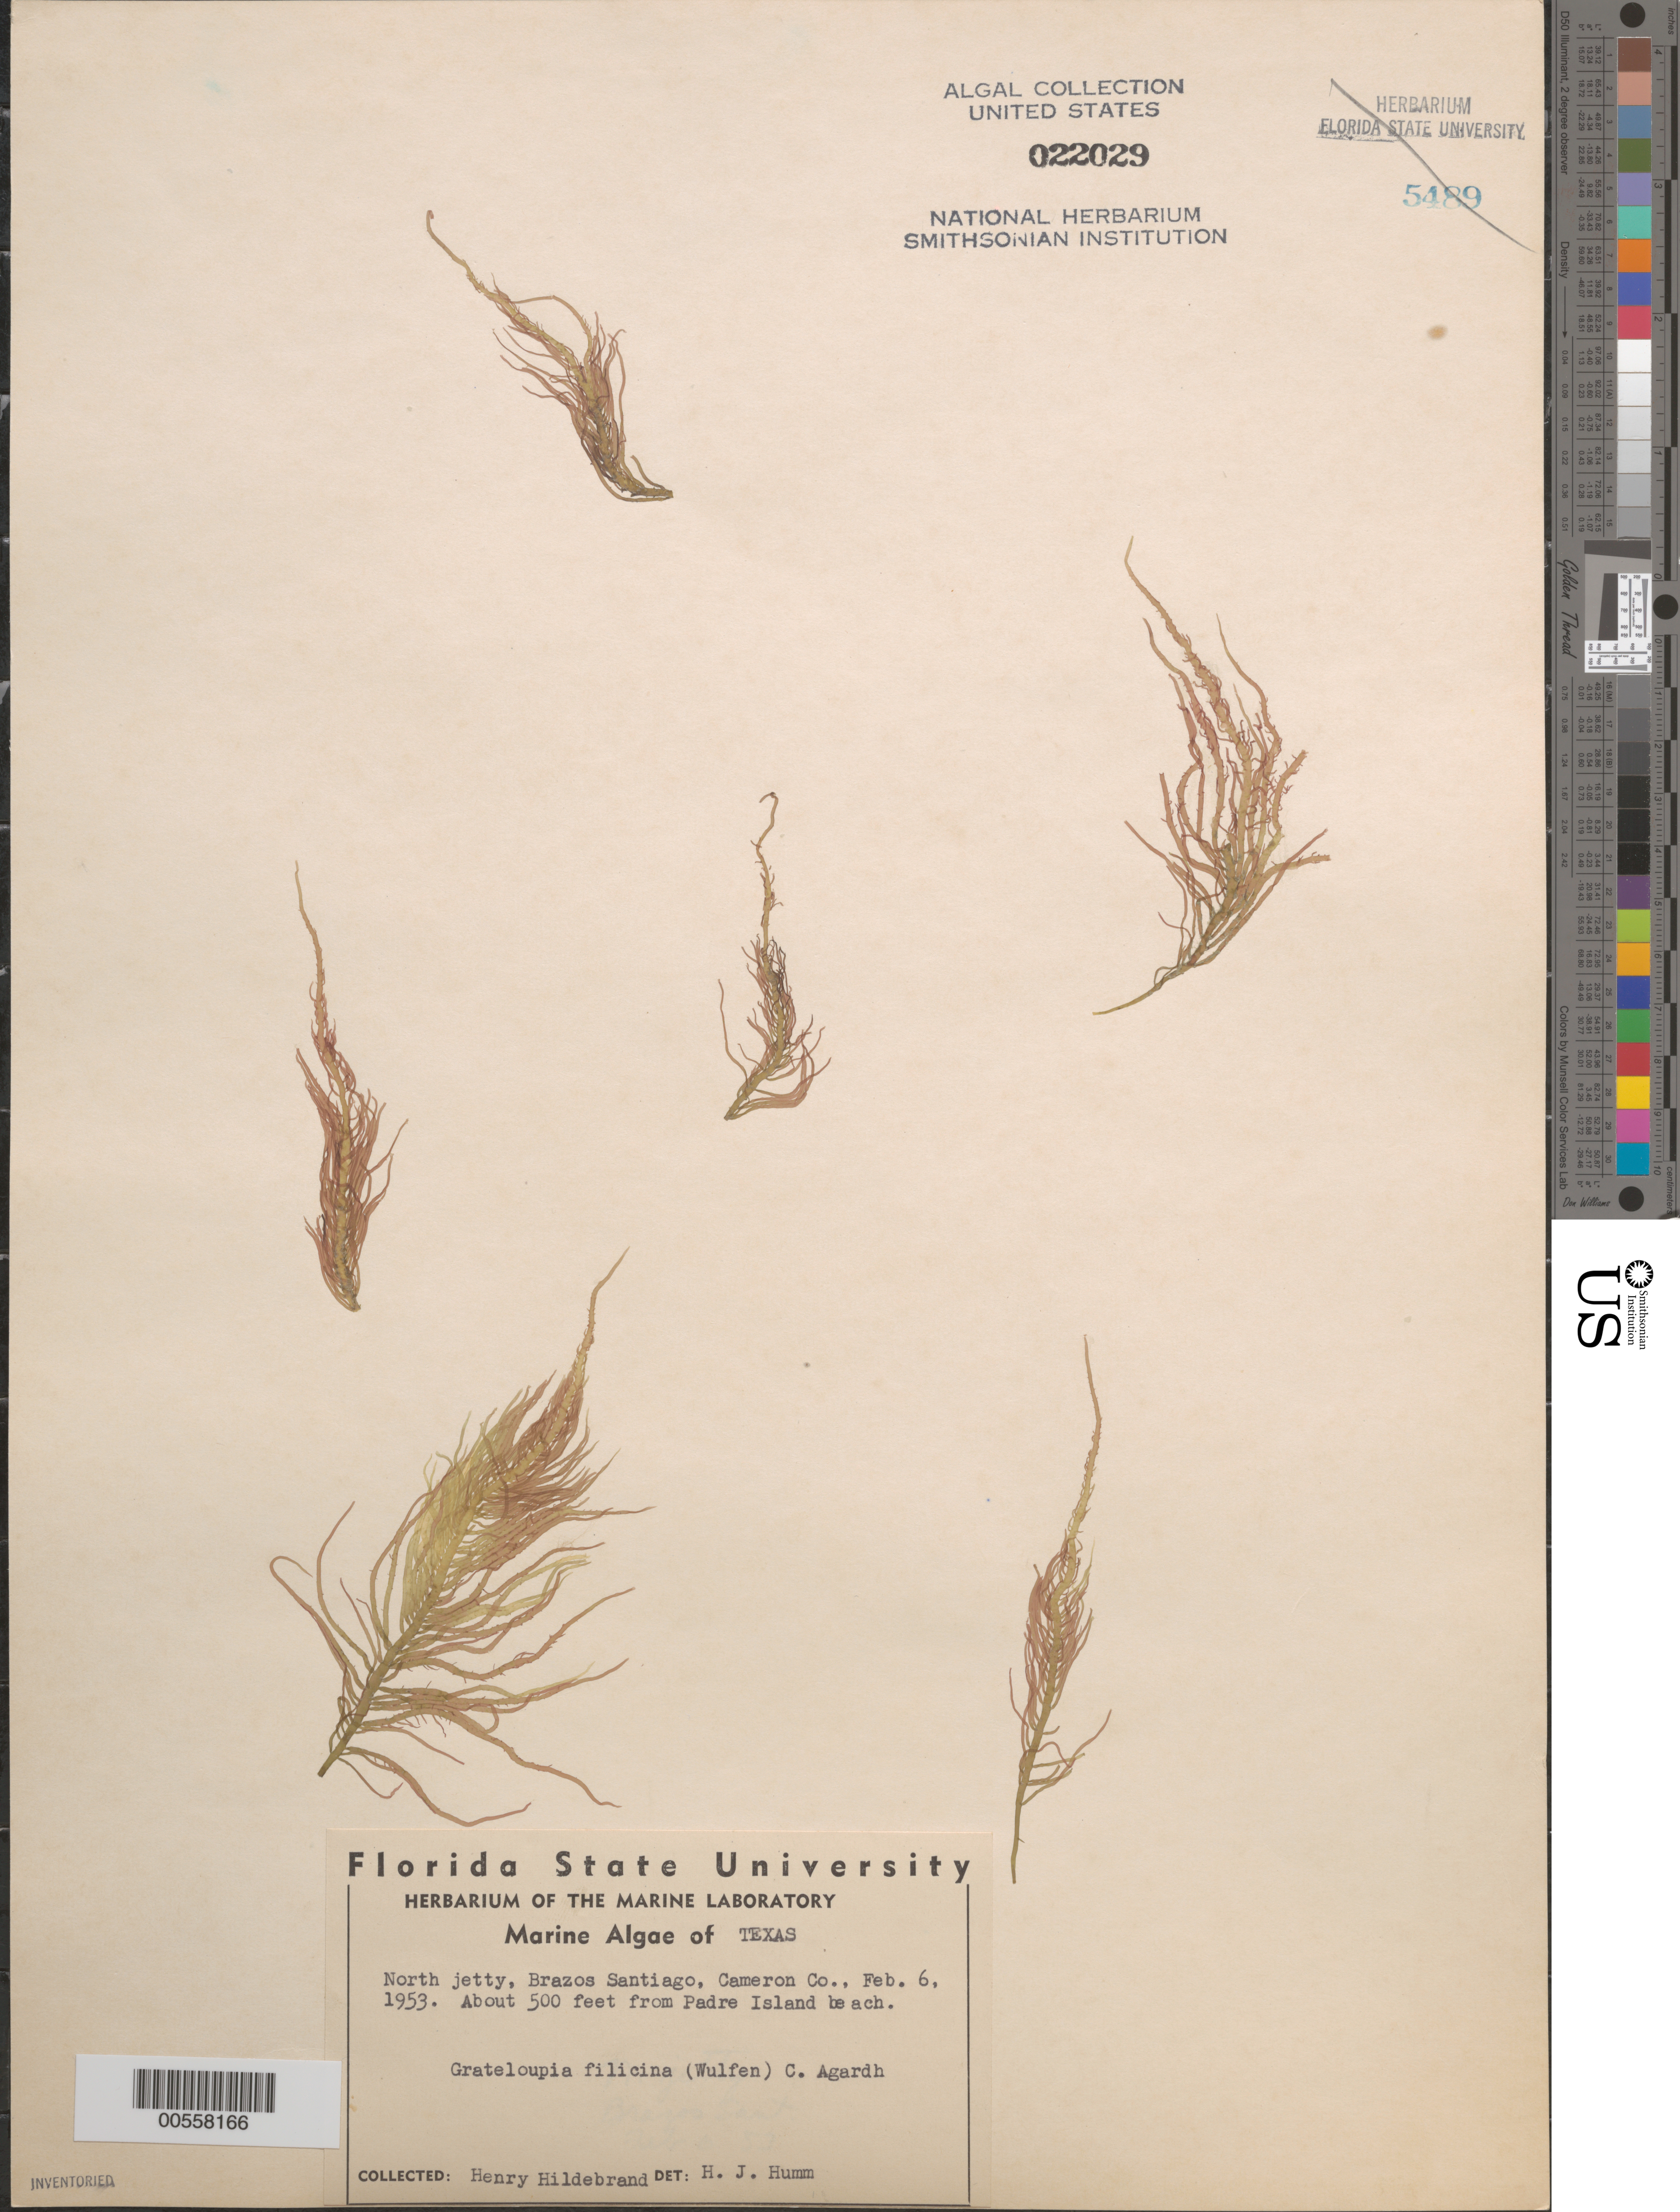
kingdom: Plantae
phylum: Rhodophyta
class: Florideophyceae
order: Halymeniales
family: Halymeniaceae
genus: Grateloupia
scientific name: Grateloupia filicina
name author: (J.V.Lamouroux) C. Agardh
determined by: Humm, Harold J.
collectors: H. Hildebrand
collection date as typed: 06 Feb 1953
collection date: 1953-02-06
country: United States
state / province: Texas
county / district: Cameron County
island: Brazos Island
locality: Brazos Santiago near Padre Island Beach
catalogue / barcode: US 22029